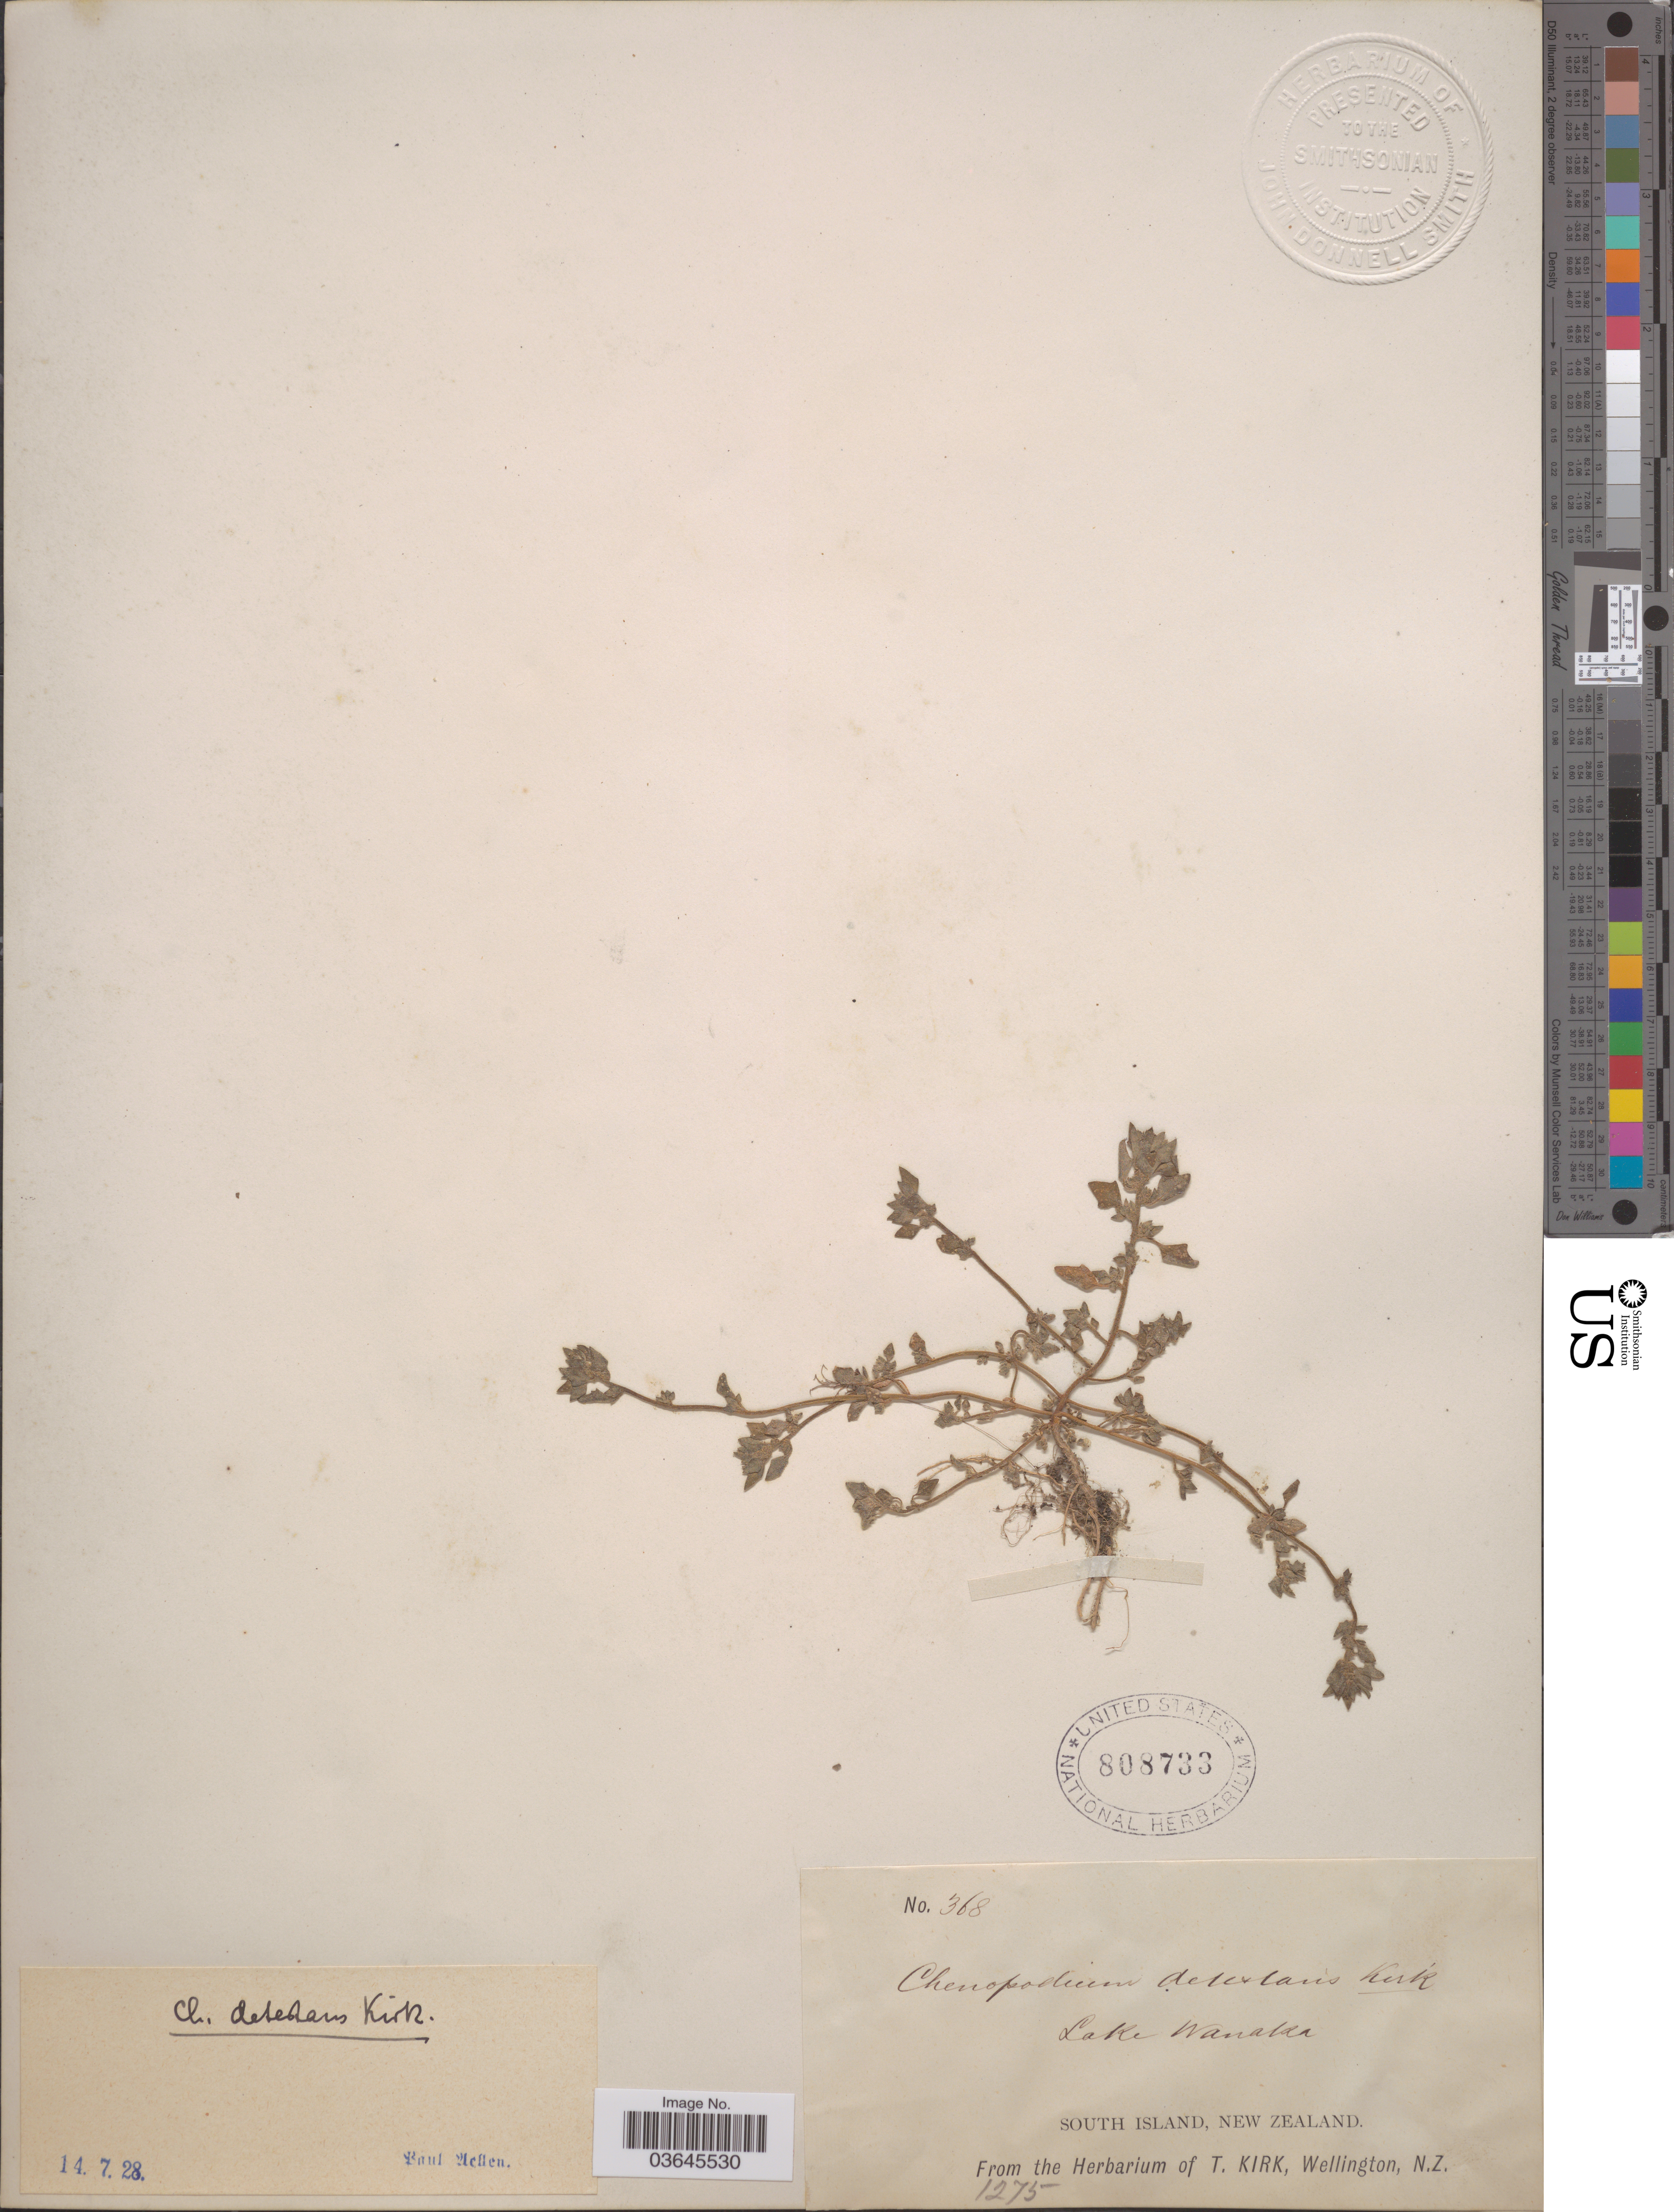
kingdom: Plantae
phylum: Tracheophyta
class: Magnoliopsida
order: Caryophyllales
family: Amaranthaceae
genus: Chenopodium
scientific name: Chenopodium detestans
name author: Kirk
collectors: ex herb. T. Kirk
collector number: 368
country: New Zealand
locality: Lake Wanaka, South Island.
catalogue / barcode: US 808733